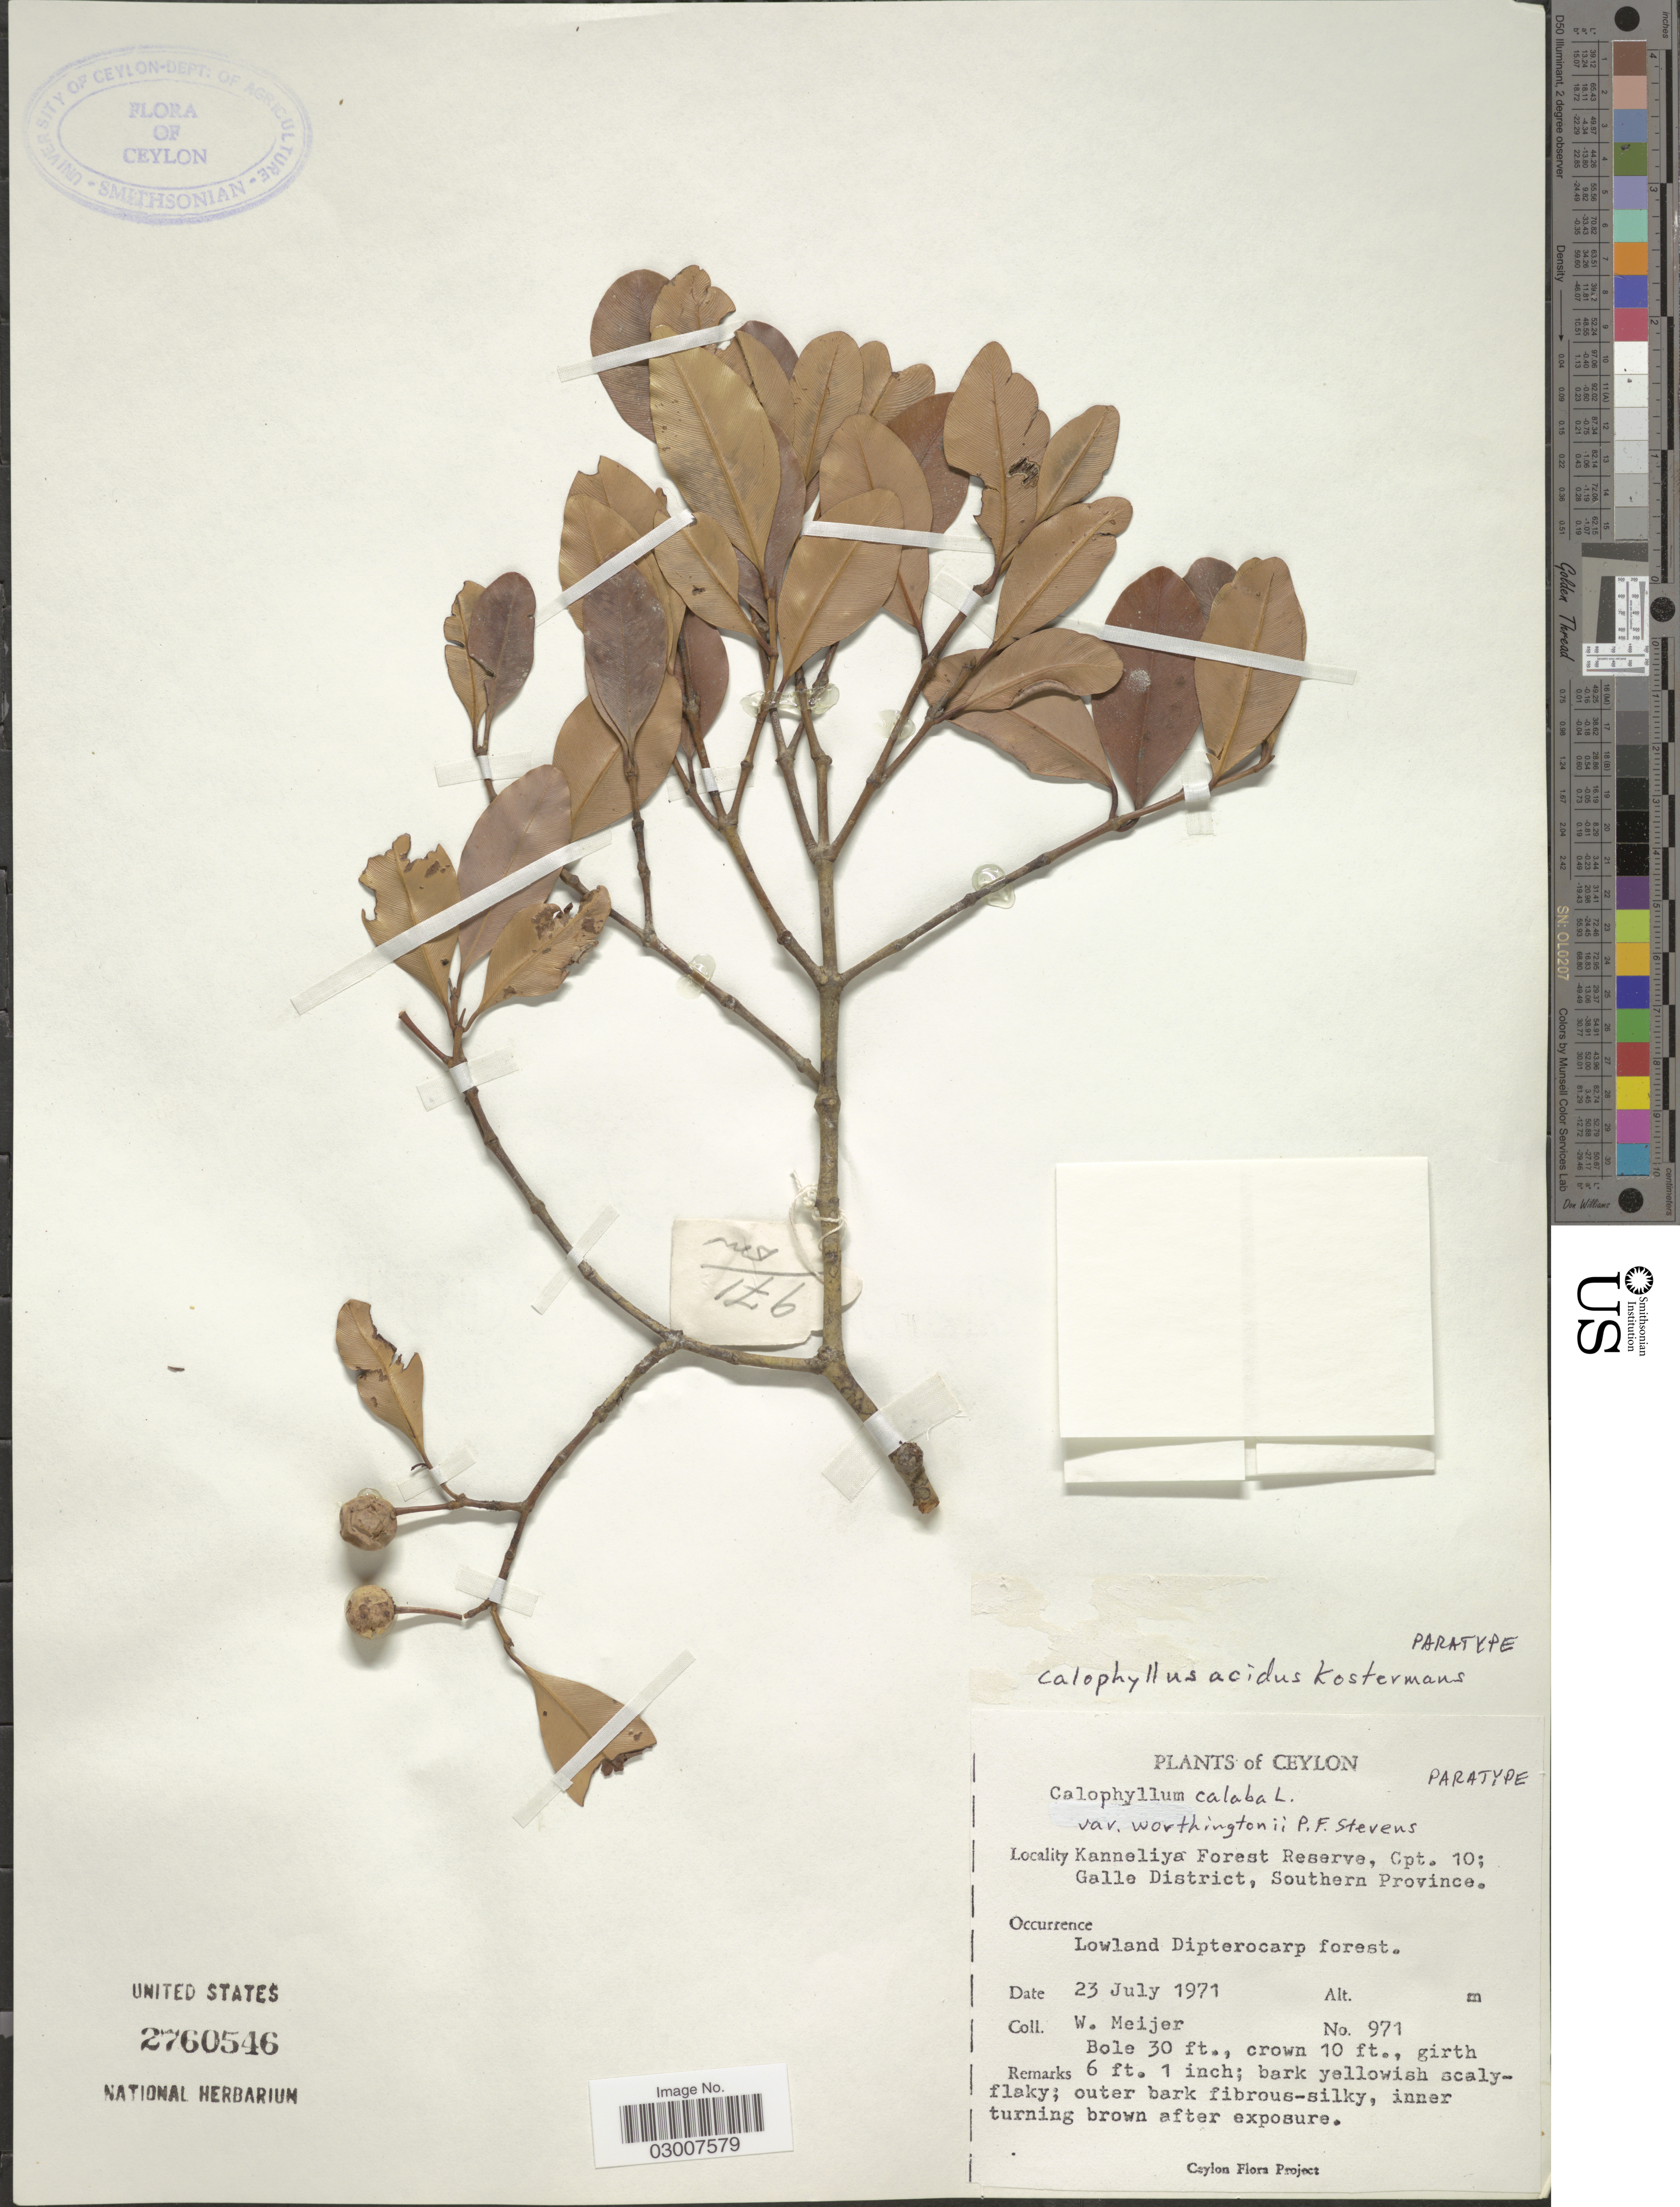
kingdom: Plantae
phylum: Tracheophyta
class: Magnoliopsida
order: Malpighiales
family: Calophyllaceae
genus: Calophyllum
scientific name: Calophyllum acidus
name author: Kosterm.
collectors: W. Meijer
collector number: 971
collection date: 1971-07-23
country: Sri Lanka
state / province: Southern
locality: Ceylon. Kanneliya Forest Reserve, Cpt. 10; Galle District.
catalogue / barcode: US 2760546